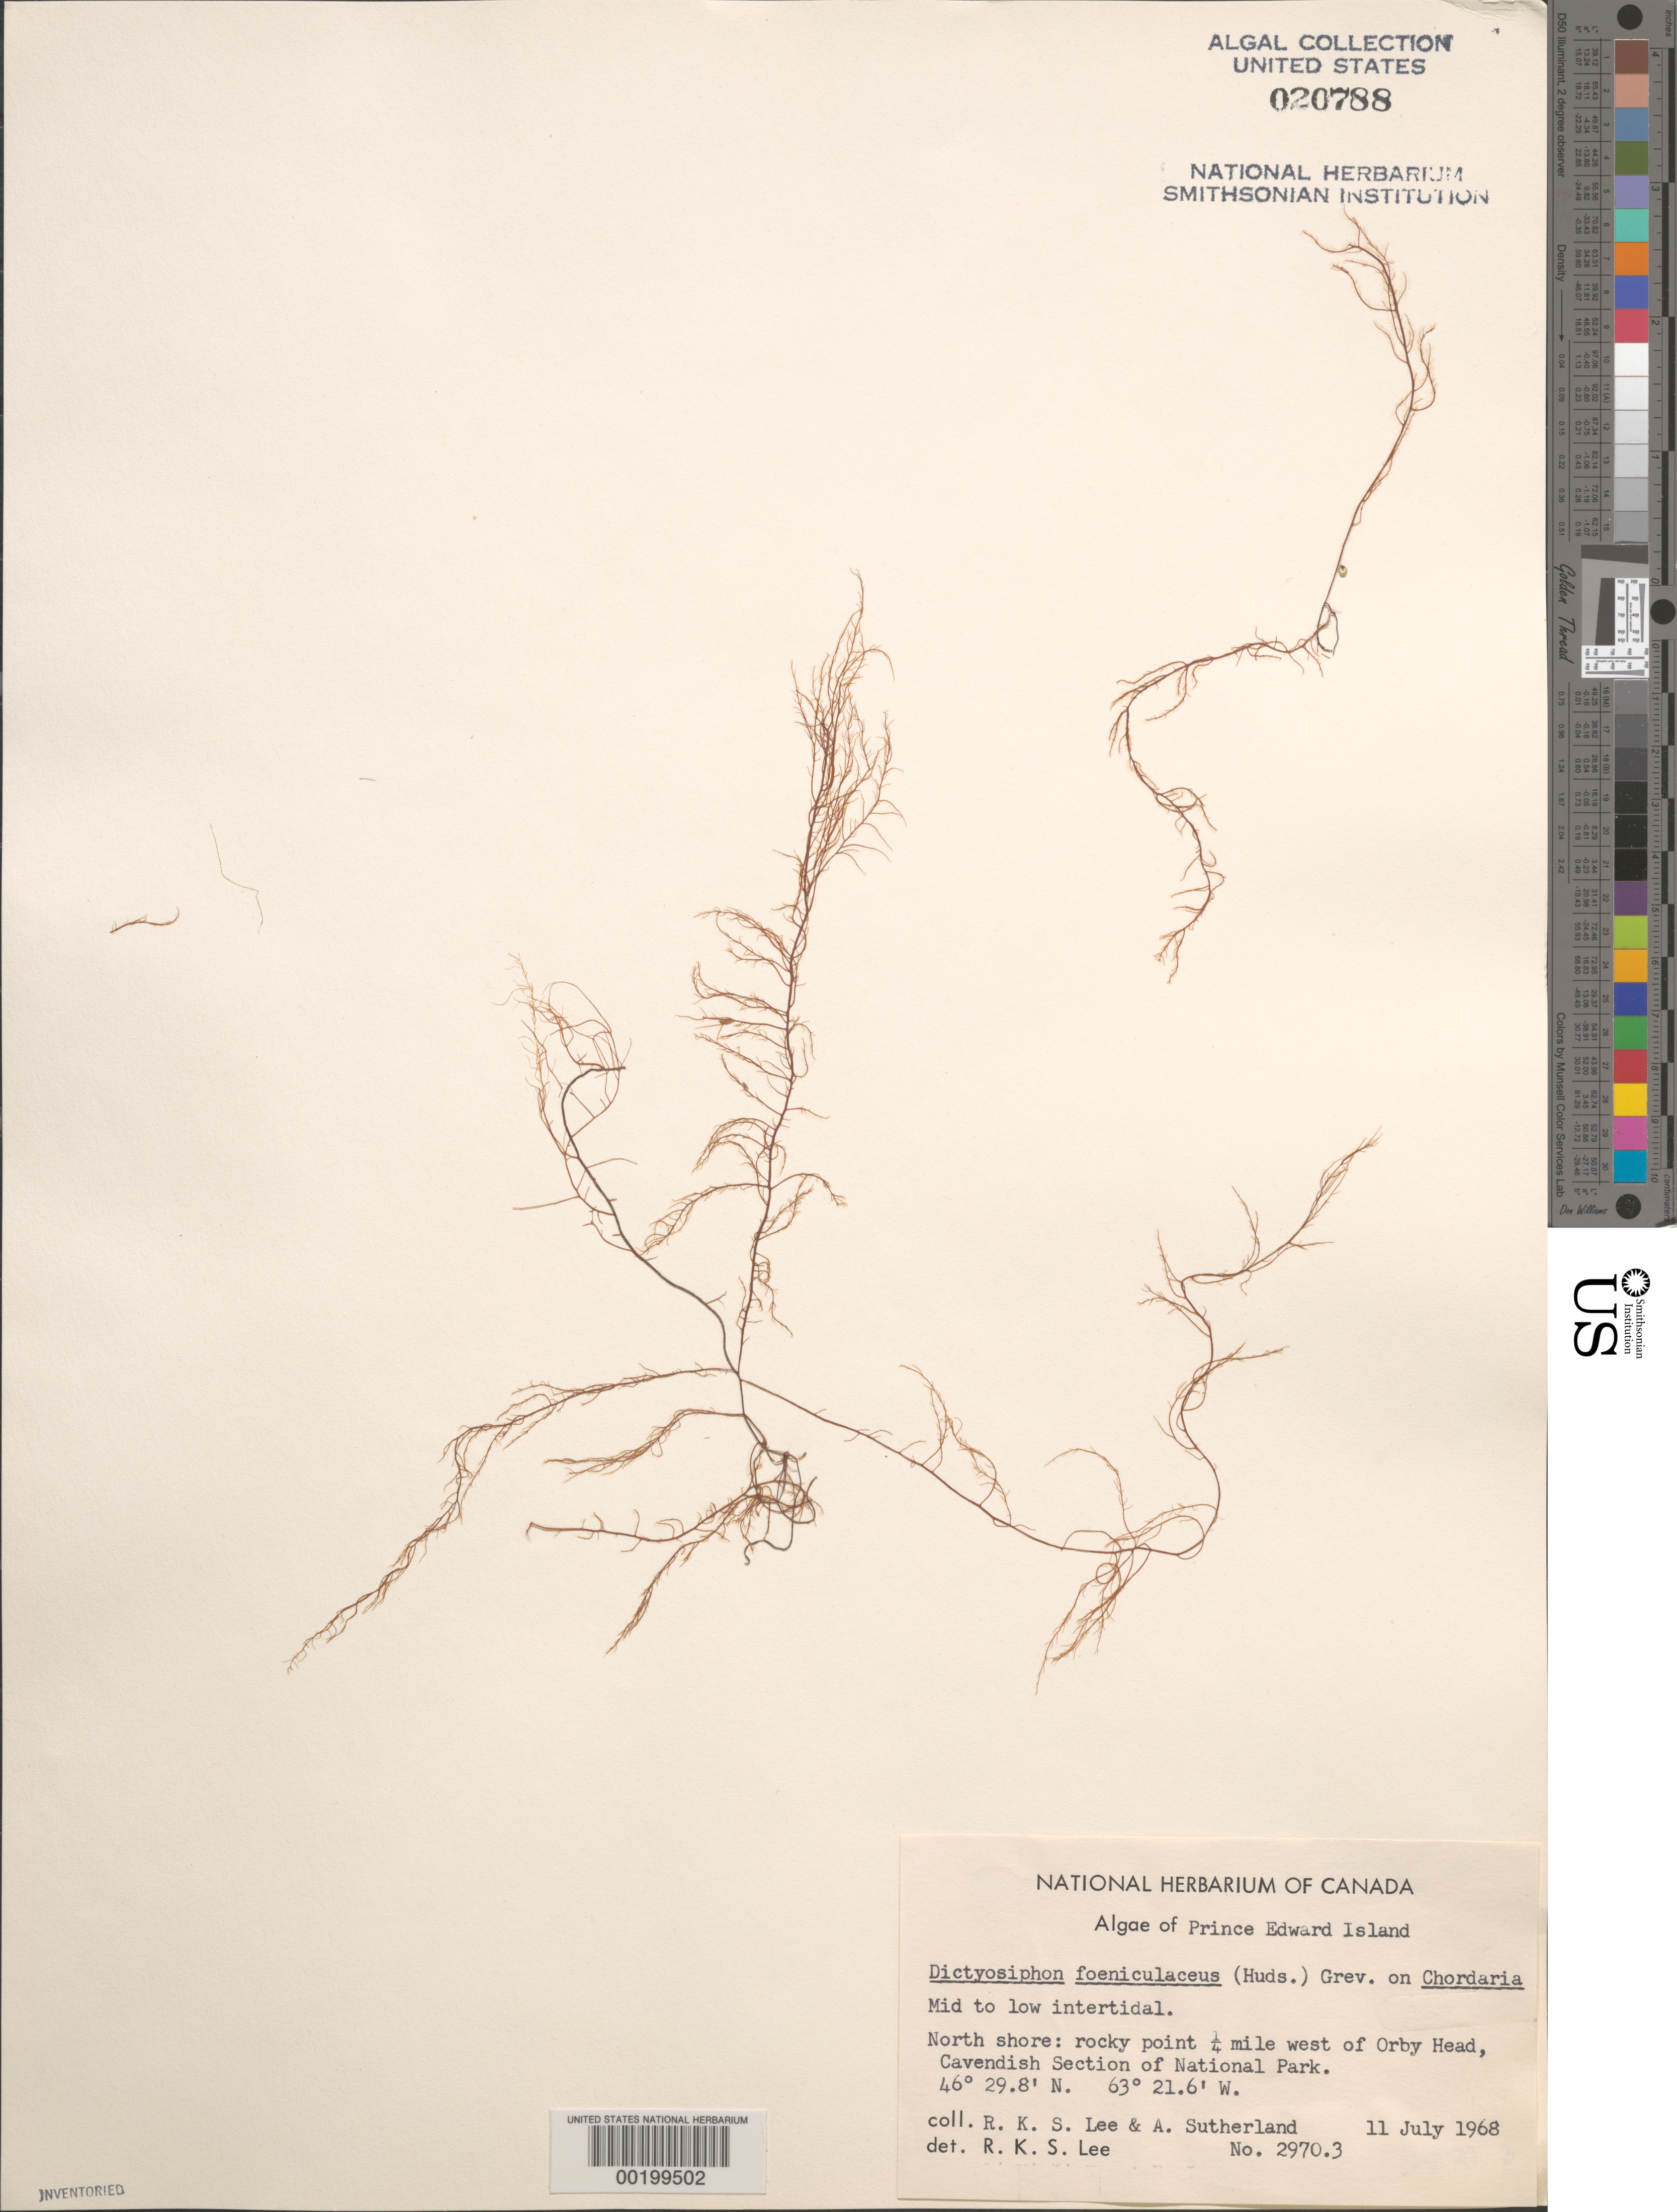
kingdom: Chromista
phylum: Ochrophyta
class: Phaeophyceae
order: Dictyosiphonales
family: Dictyosiphonaceae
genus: Dictyosiphon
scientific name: Dictyosiphon foeniculaceus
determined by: Lee, R. K. S.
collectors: R. Lee & A. Sutherland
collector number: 2970.3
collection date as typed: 11 Jul 1968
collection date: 1968-07-11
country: Canada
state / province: Prince Edward Island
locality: Cavendish section of national park, 0.25 mile west of orby head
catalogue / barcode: US 20788